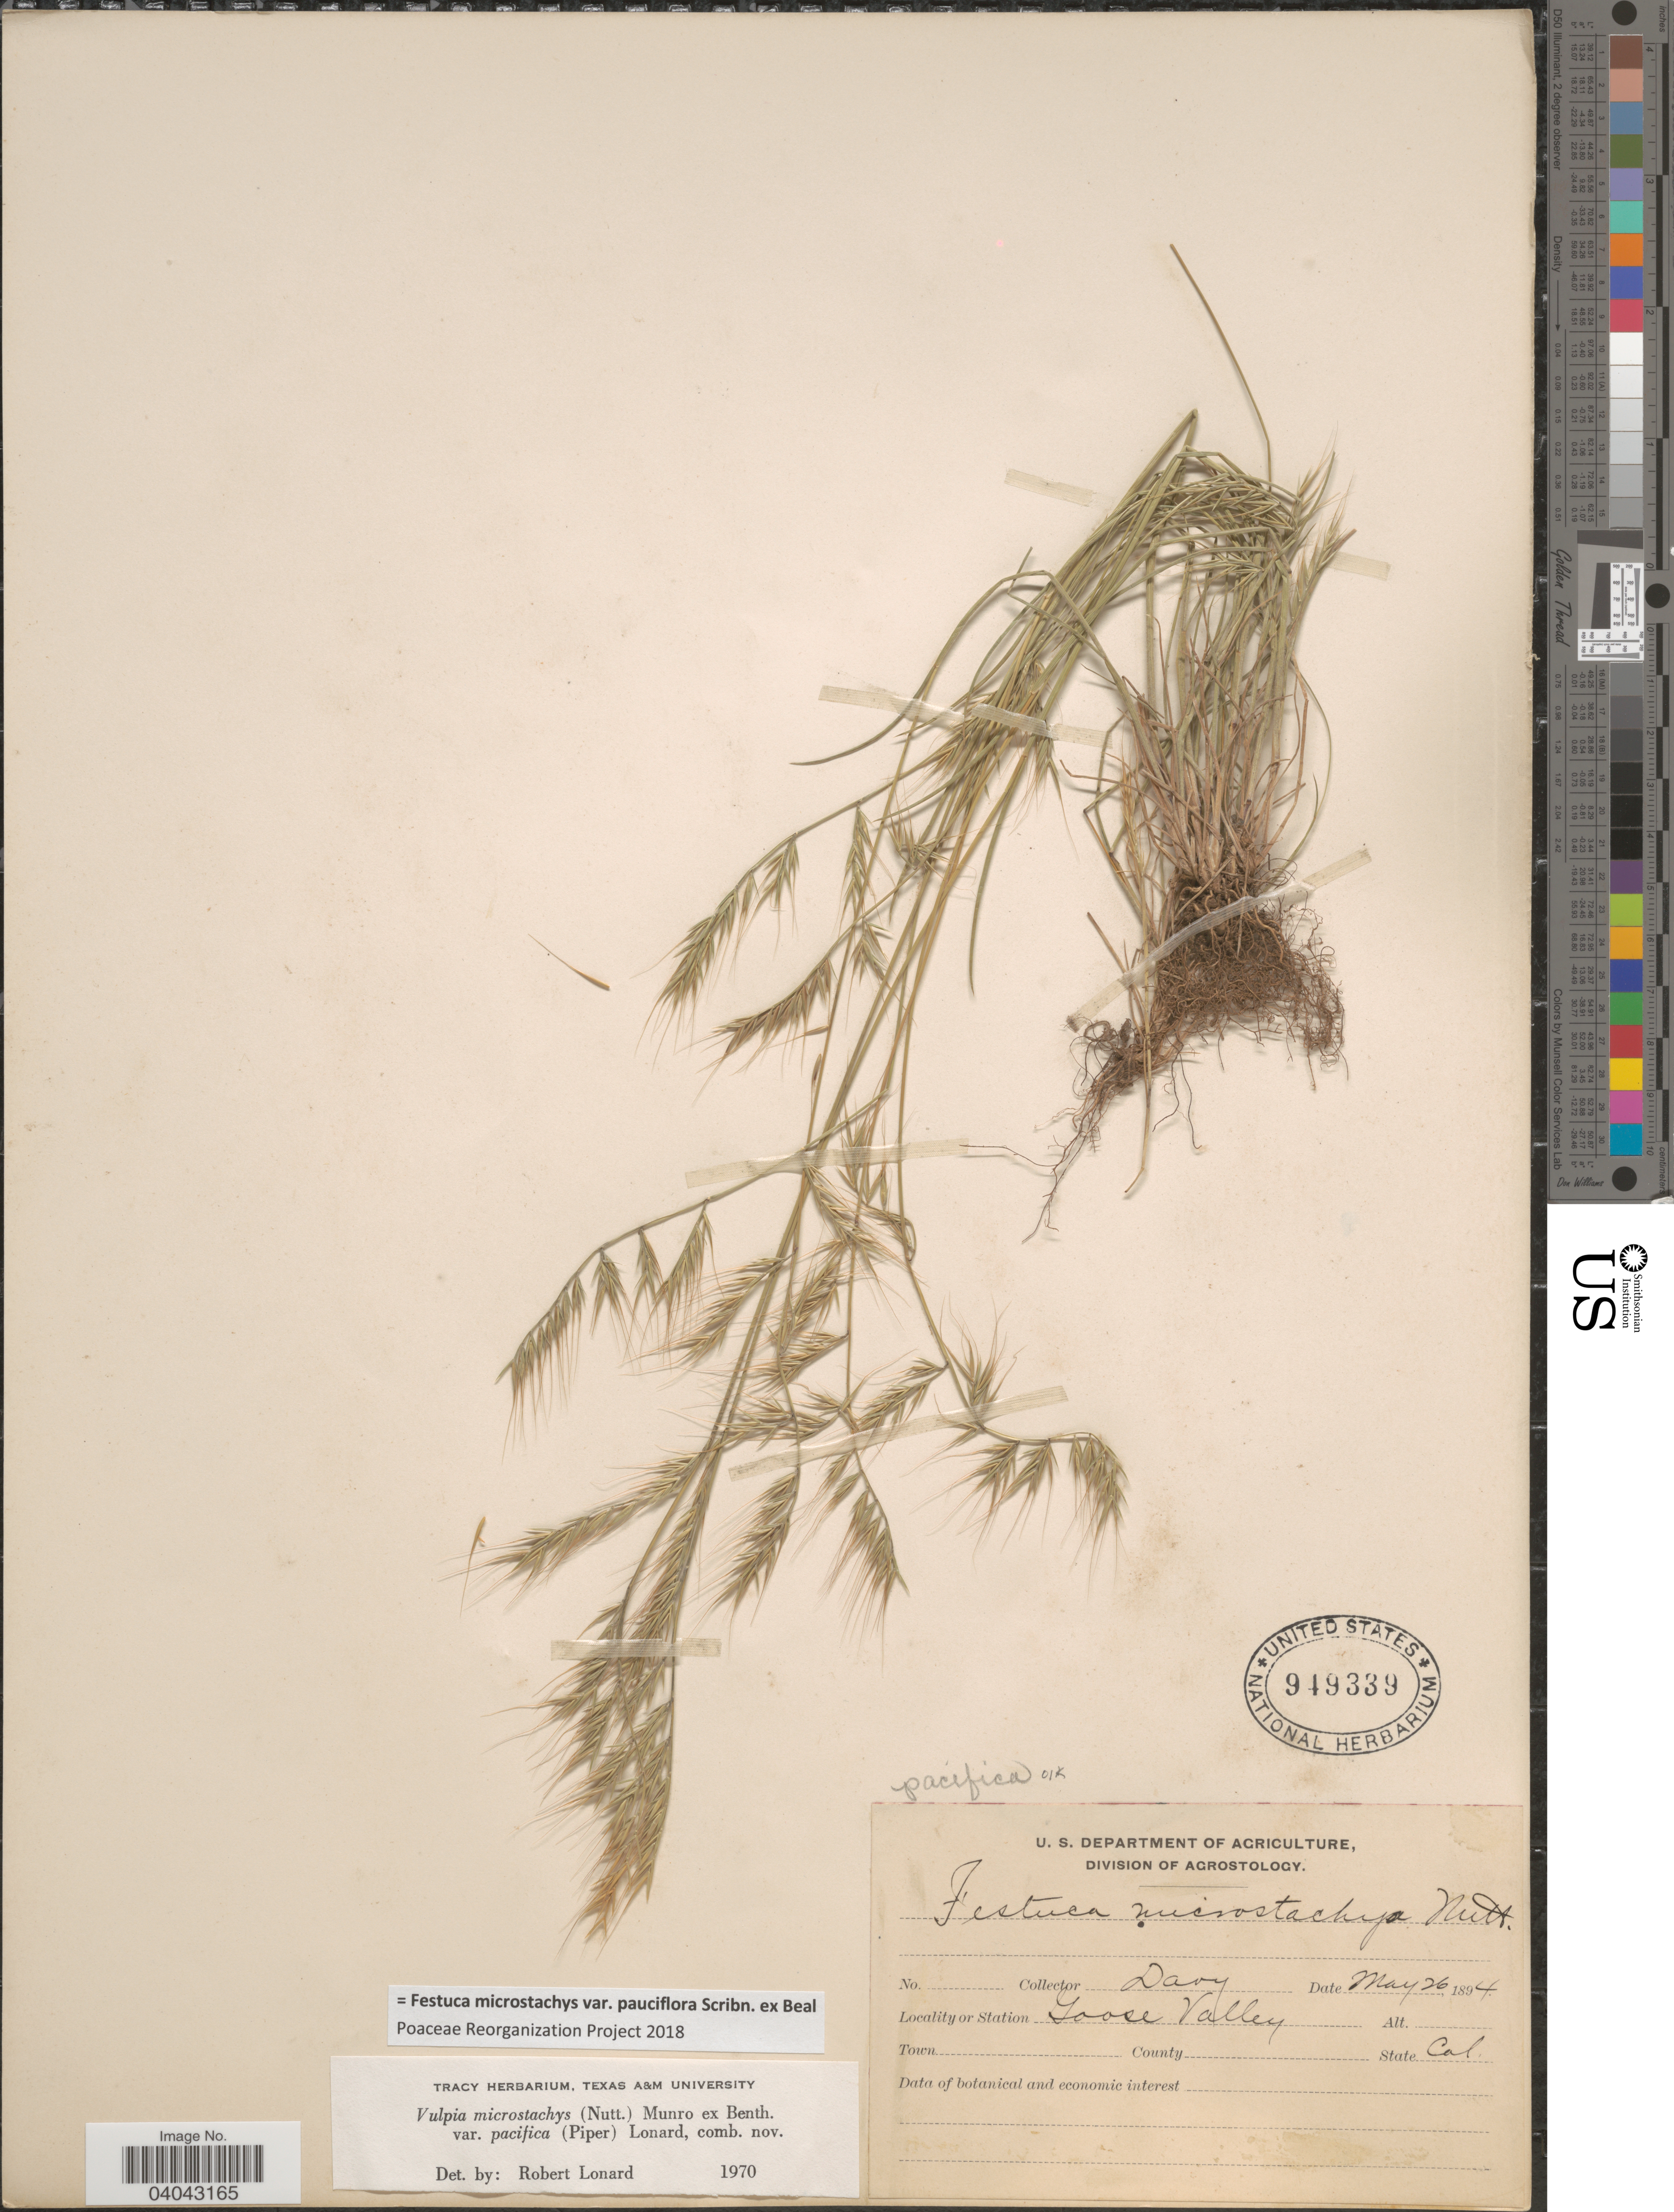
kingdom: Plantae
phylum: Tracheophyta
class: Liliopsida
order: Poales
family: Poaceae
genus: Festuca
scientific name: Festuca microstachys var. pauciflora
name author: Scribn. ex W.J. Beal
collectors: Davy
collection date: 1894-05-26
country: United States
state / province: California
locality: Goose Valley.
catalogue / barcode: US 949339